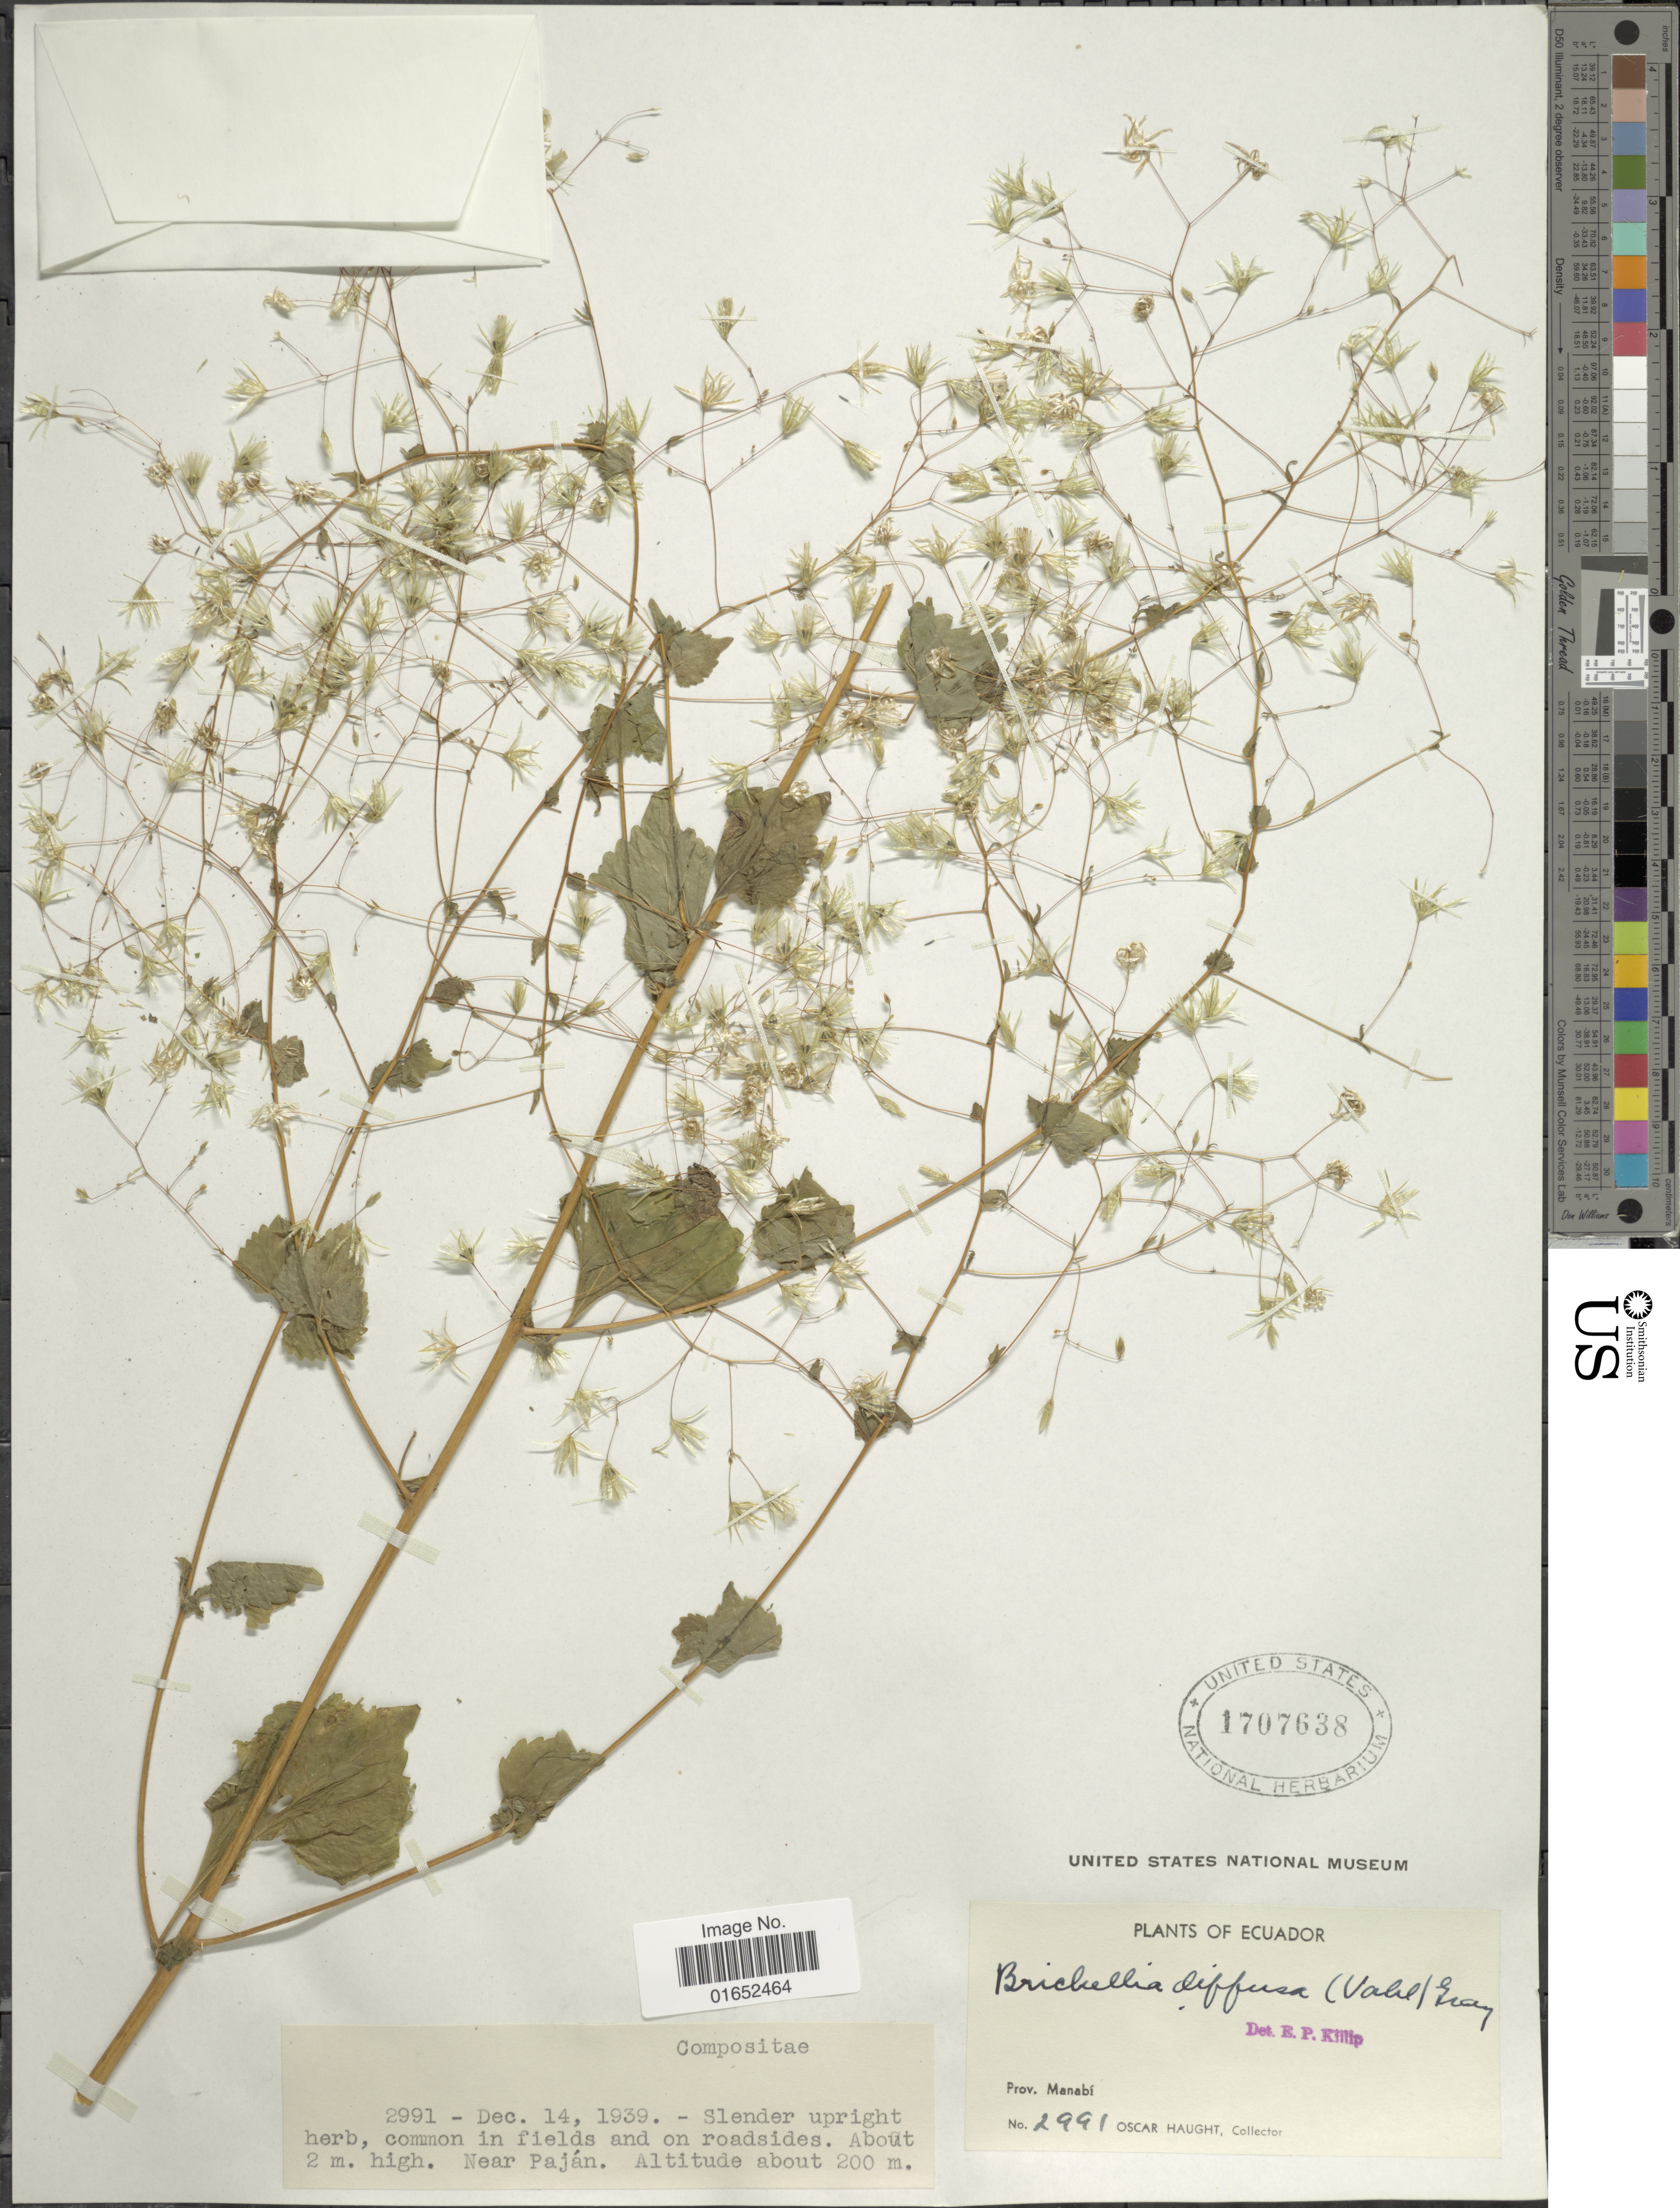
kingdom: Plantae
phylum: Tracheophyta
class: Magnoliopsida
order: Asterales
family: Asteraceae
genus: Brickellia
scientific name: Brickellia diffusa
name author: (Vahl) A. Gray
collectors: O. L. Haught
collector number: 2991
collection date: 1939-12-14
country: Ecuador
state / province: Manabí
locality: Near Paján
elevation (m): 200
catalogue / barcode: US 1707638